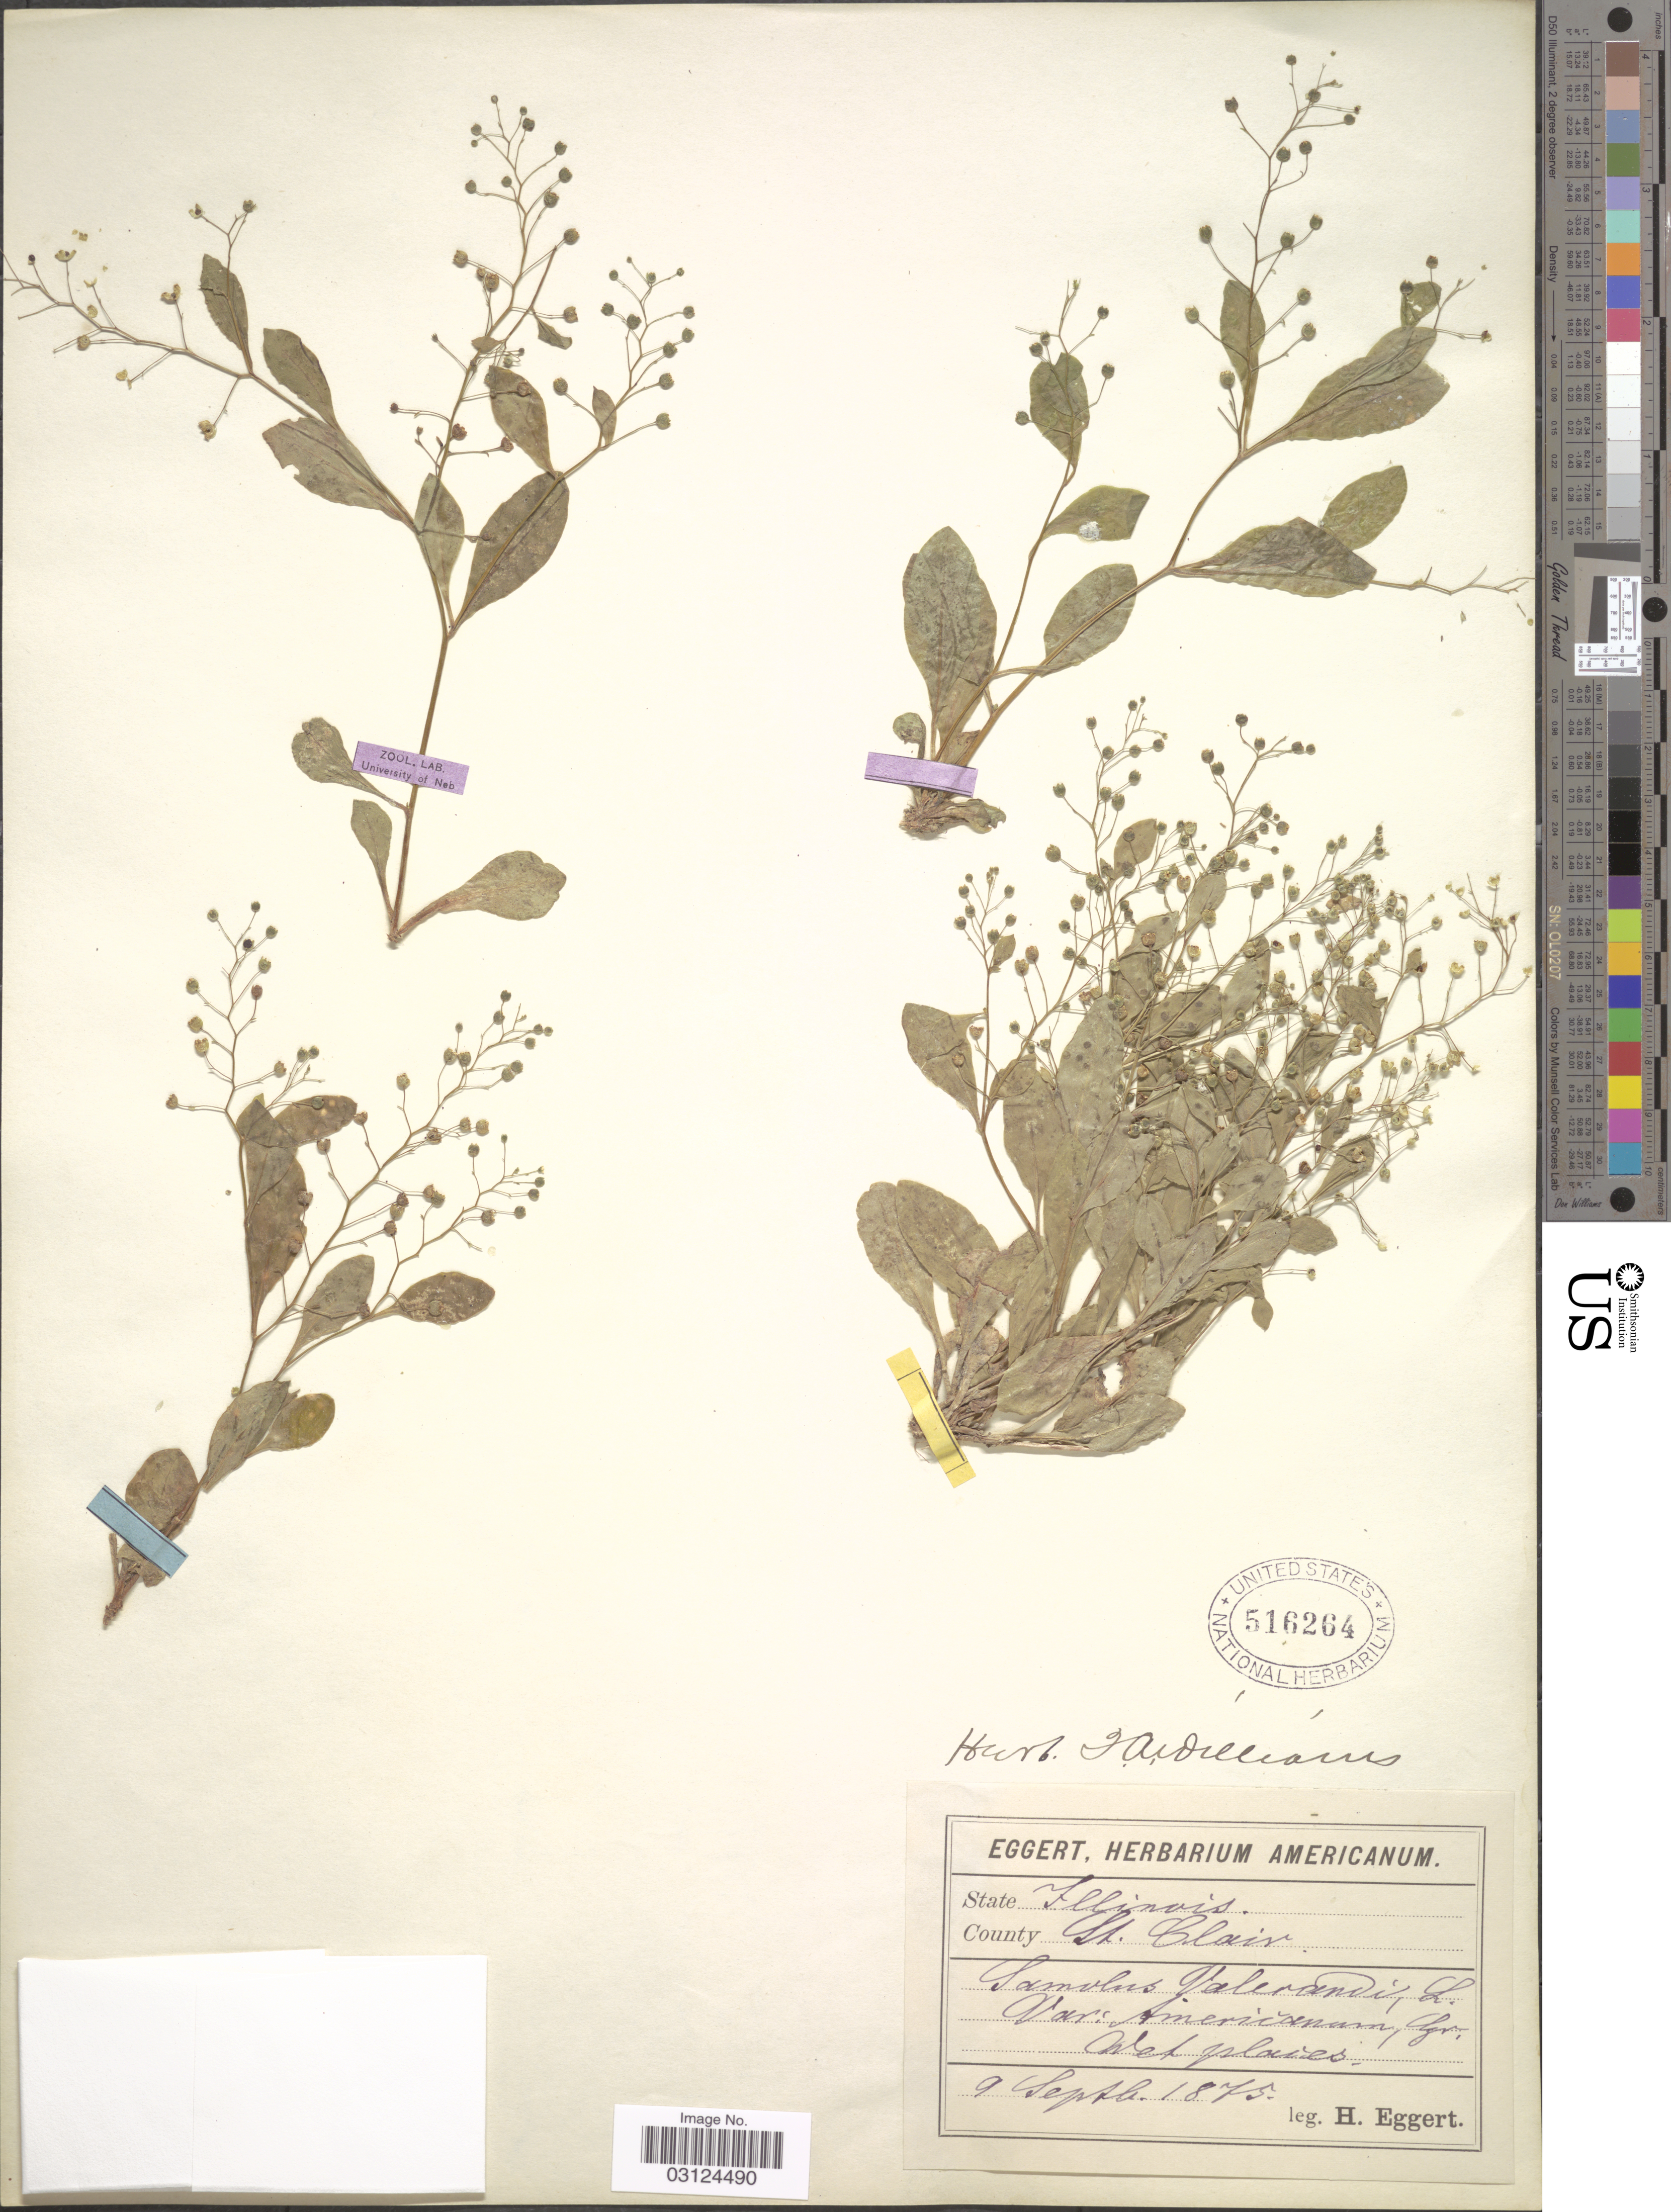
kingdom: Plantae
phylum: Tracheophyta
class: Magnoliopsida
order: Ericales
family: Primulaceae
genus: Samolus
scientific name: Samolus parviflorus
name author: Raf.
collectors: H. Eggert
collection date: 1875-09-09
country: United States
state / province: Illinois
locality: County St. Clair.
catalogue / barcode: US 516264